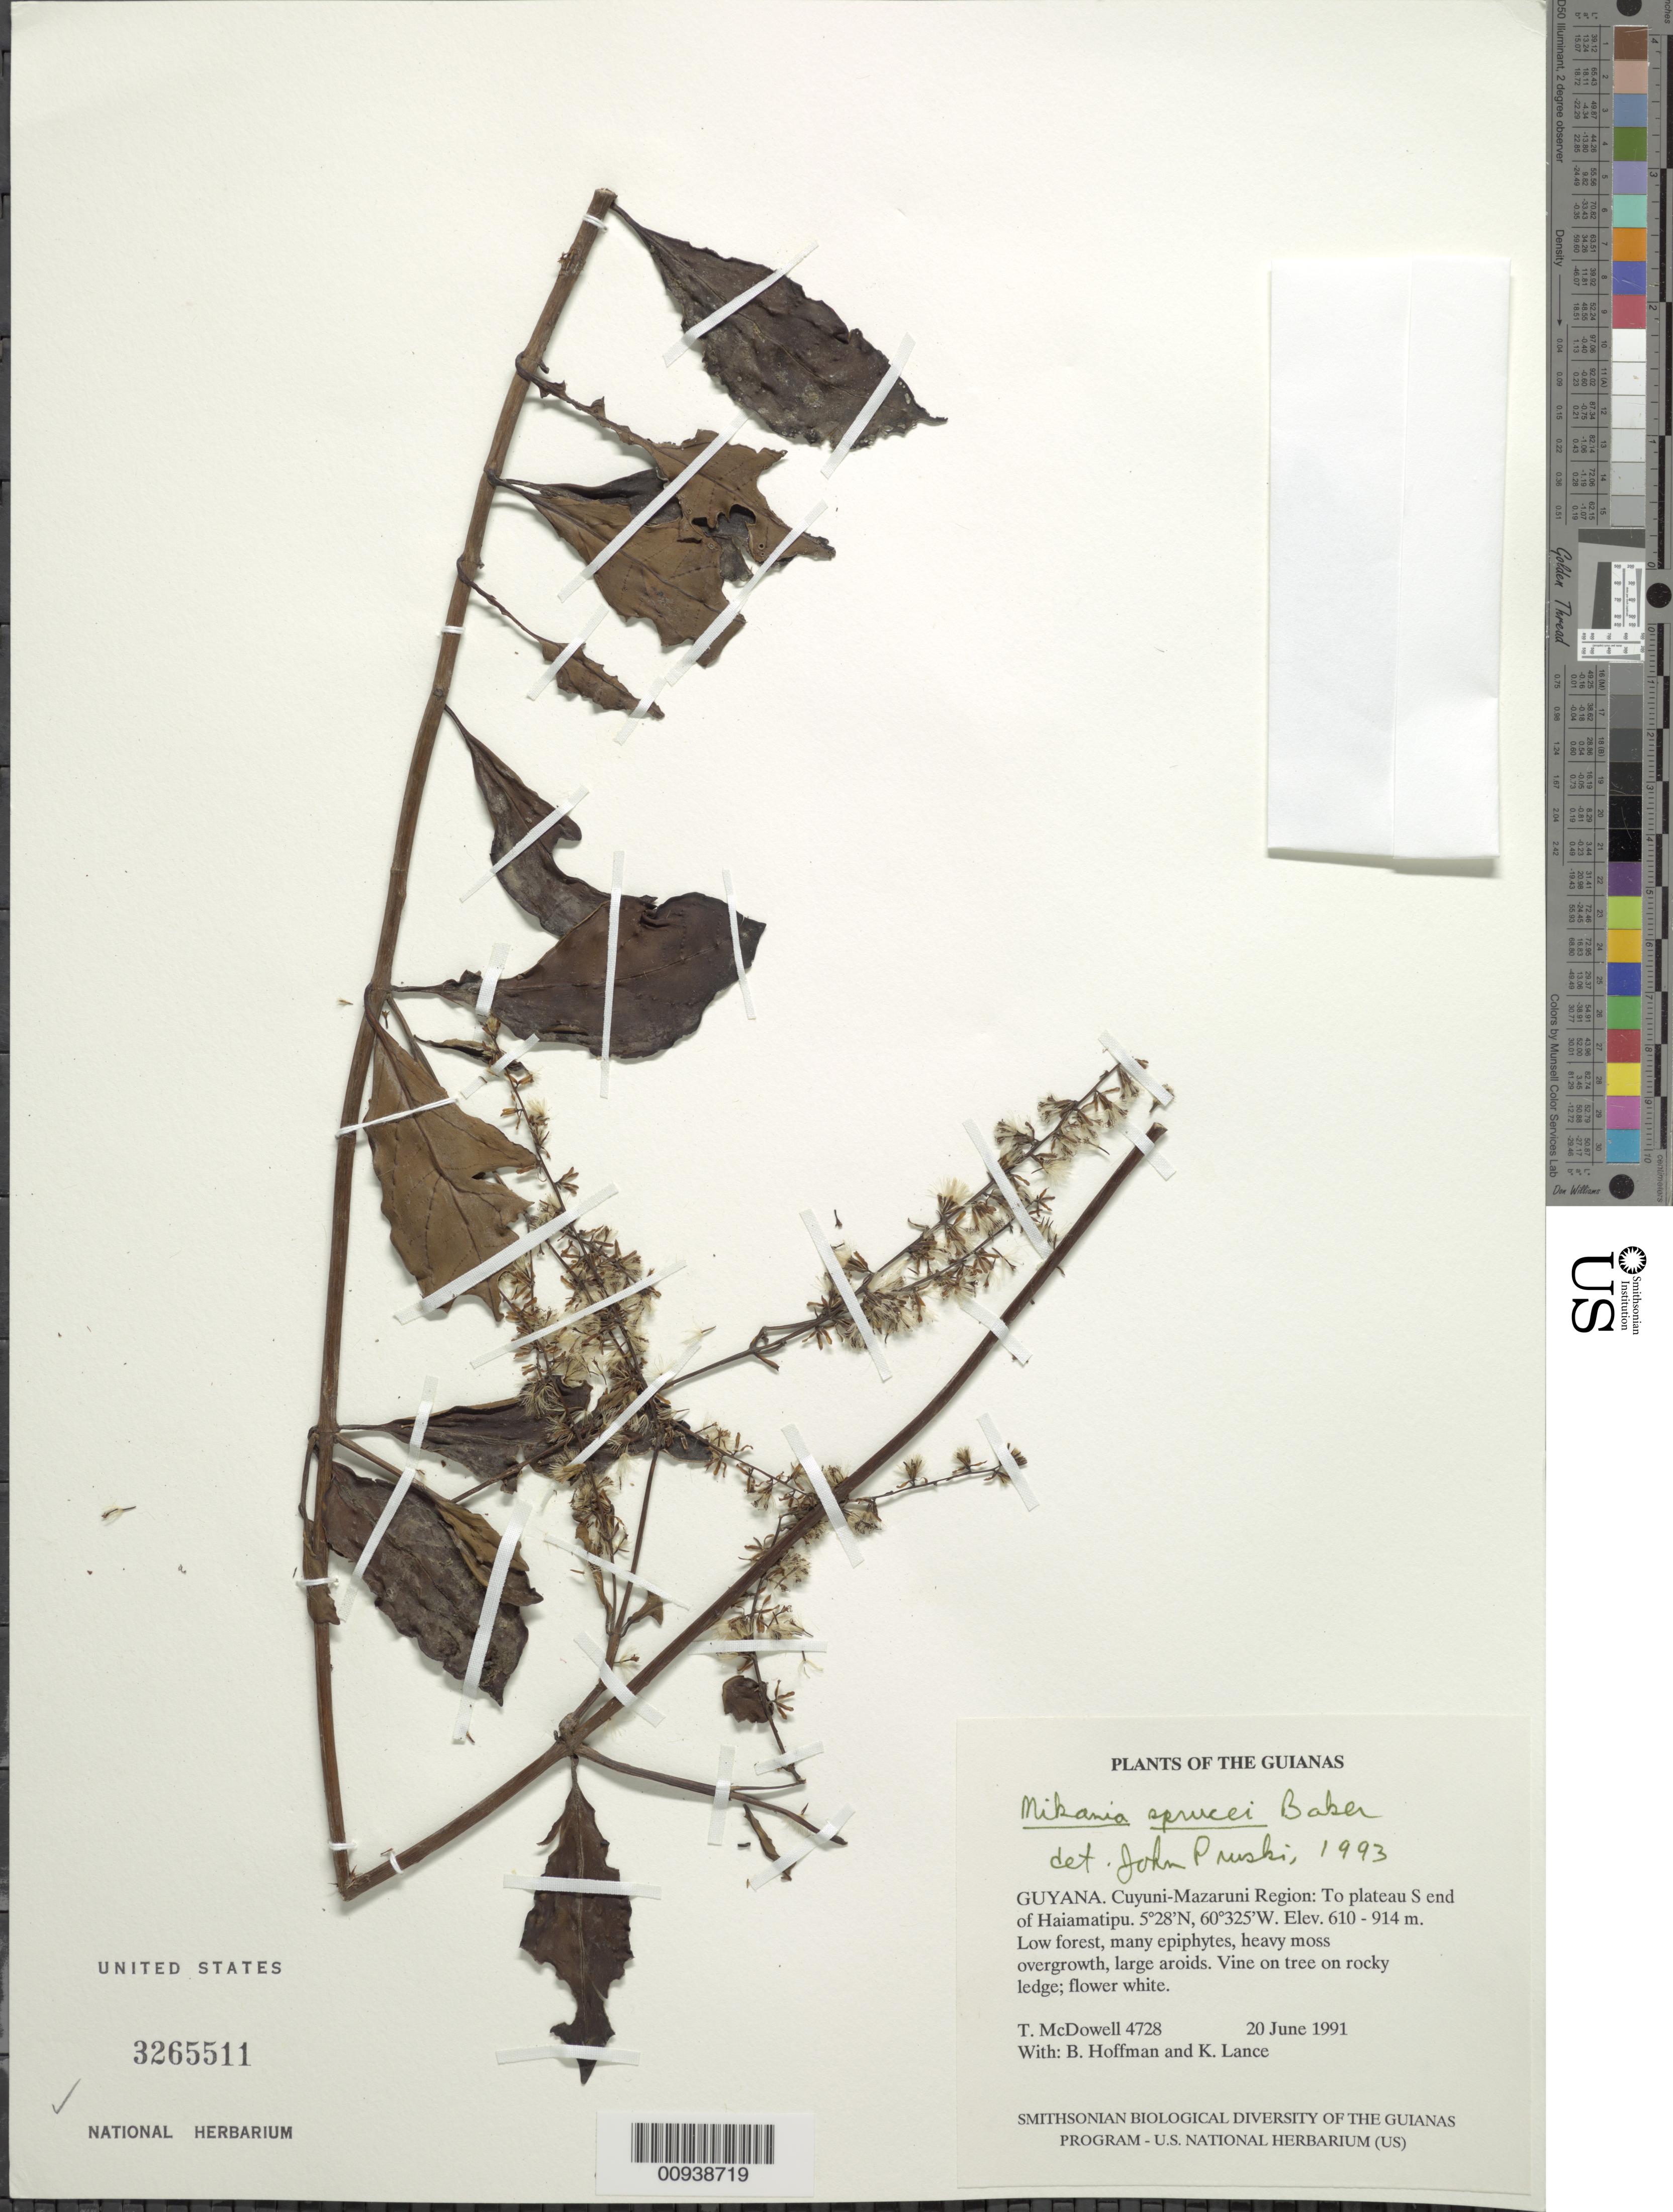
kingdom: Plantae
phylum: Tracheophyta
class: Magnoliopsida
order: Asterales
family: Asteraceae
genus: Mikania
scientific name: Mikania sprucei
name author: Baker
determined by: Pruski, J. F.; Funk, V. A.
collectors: T. McDowell, B. Hoffman & K. Lance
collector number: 4728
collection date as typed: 20 June 1991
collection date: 1991-06-20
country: Guyana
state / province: Cuyuni-Mazaruni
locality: To plateau at South end of Haiamatipu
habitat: Low forest, many epiphytes, heavy moss overgrowth. Large aroids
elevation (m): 610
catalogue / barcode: US 3265511